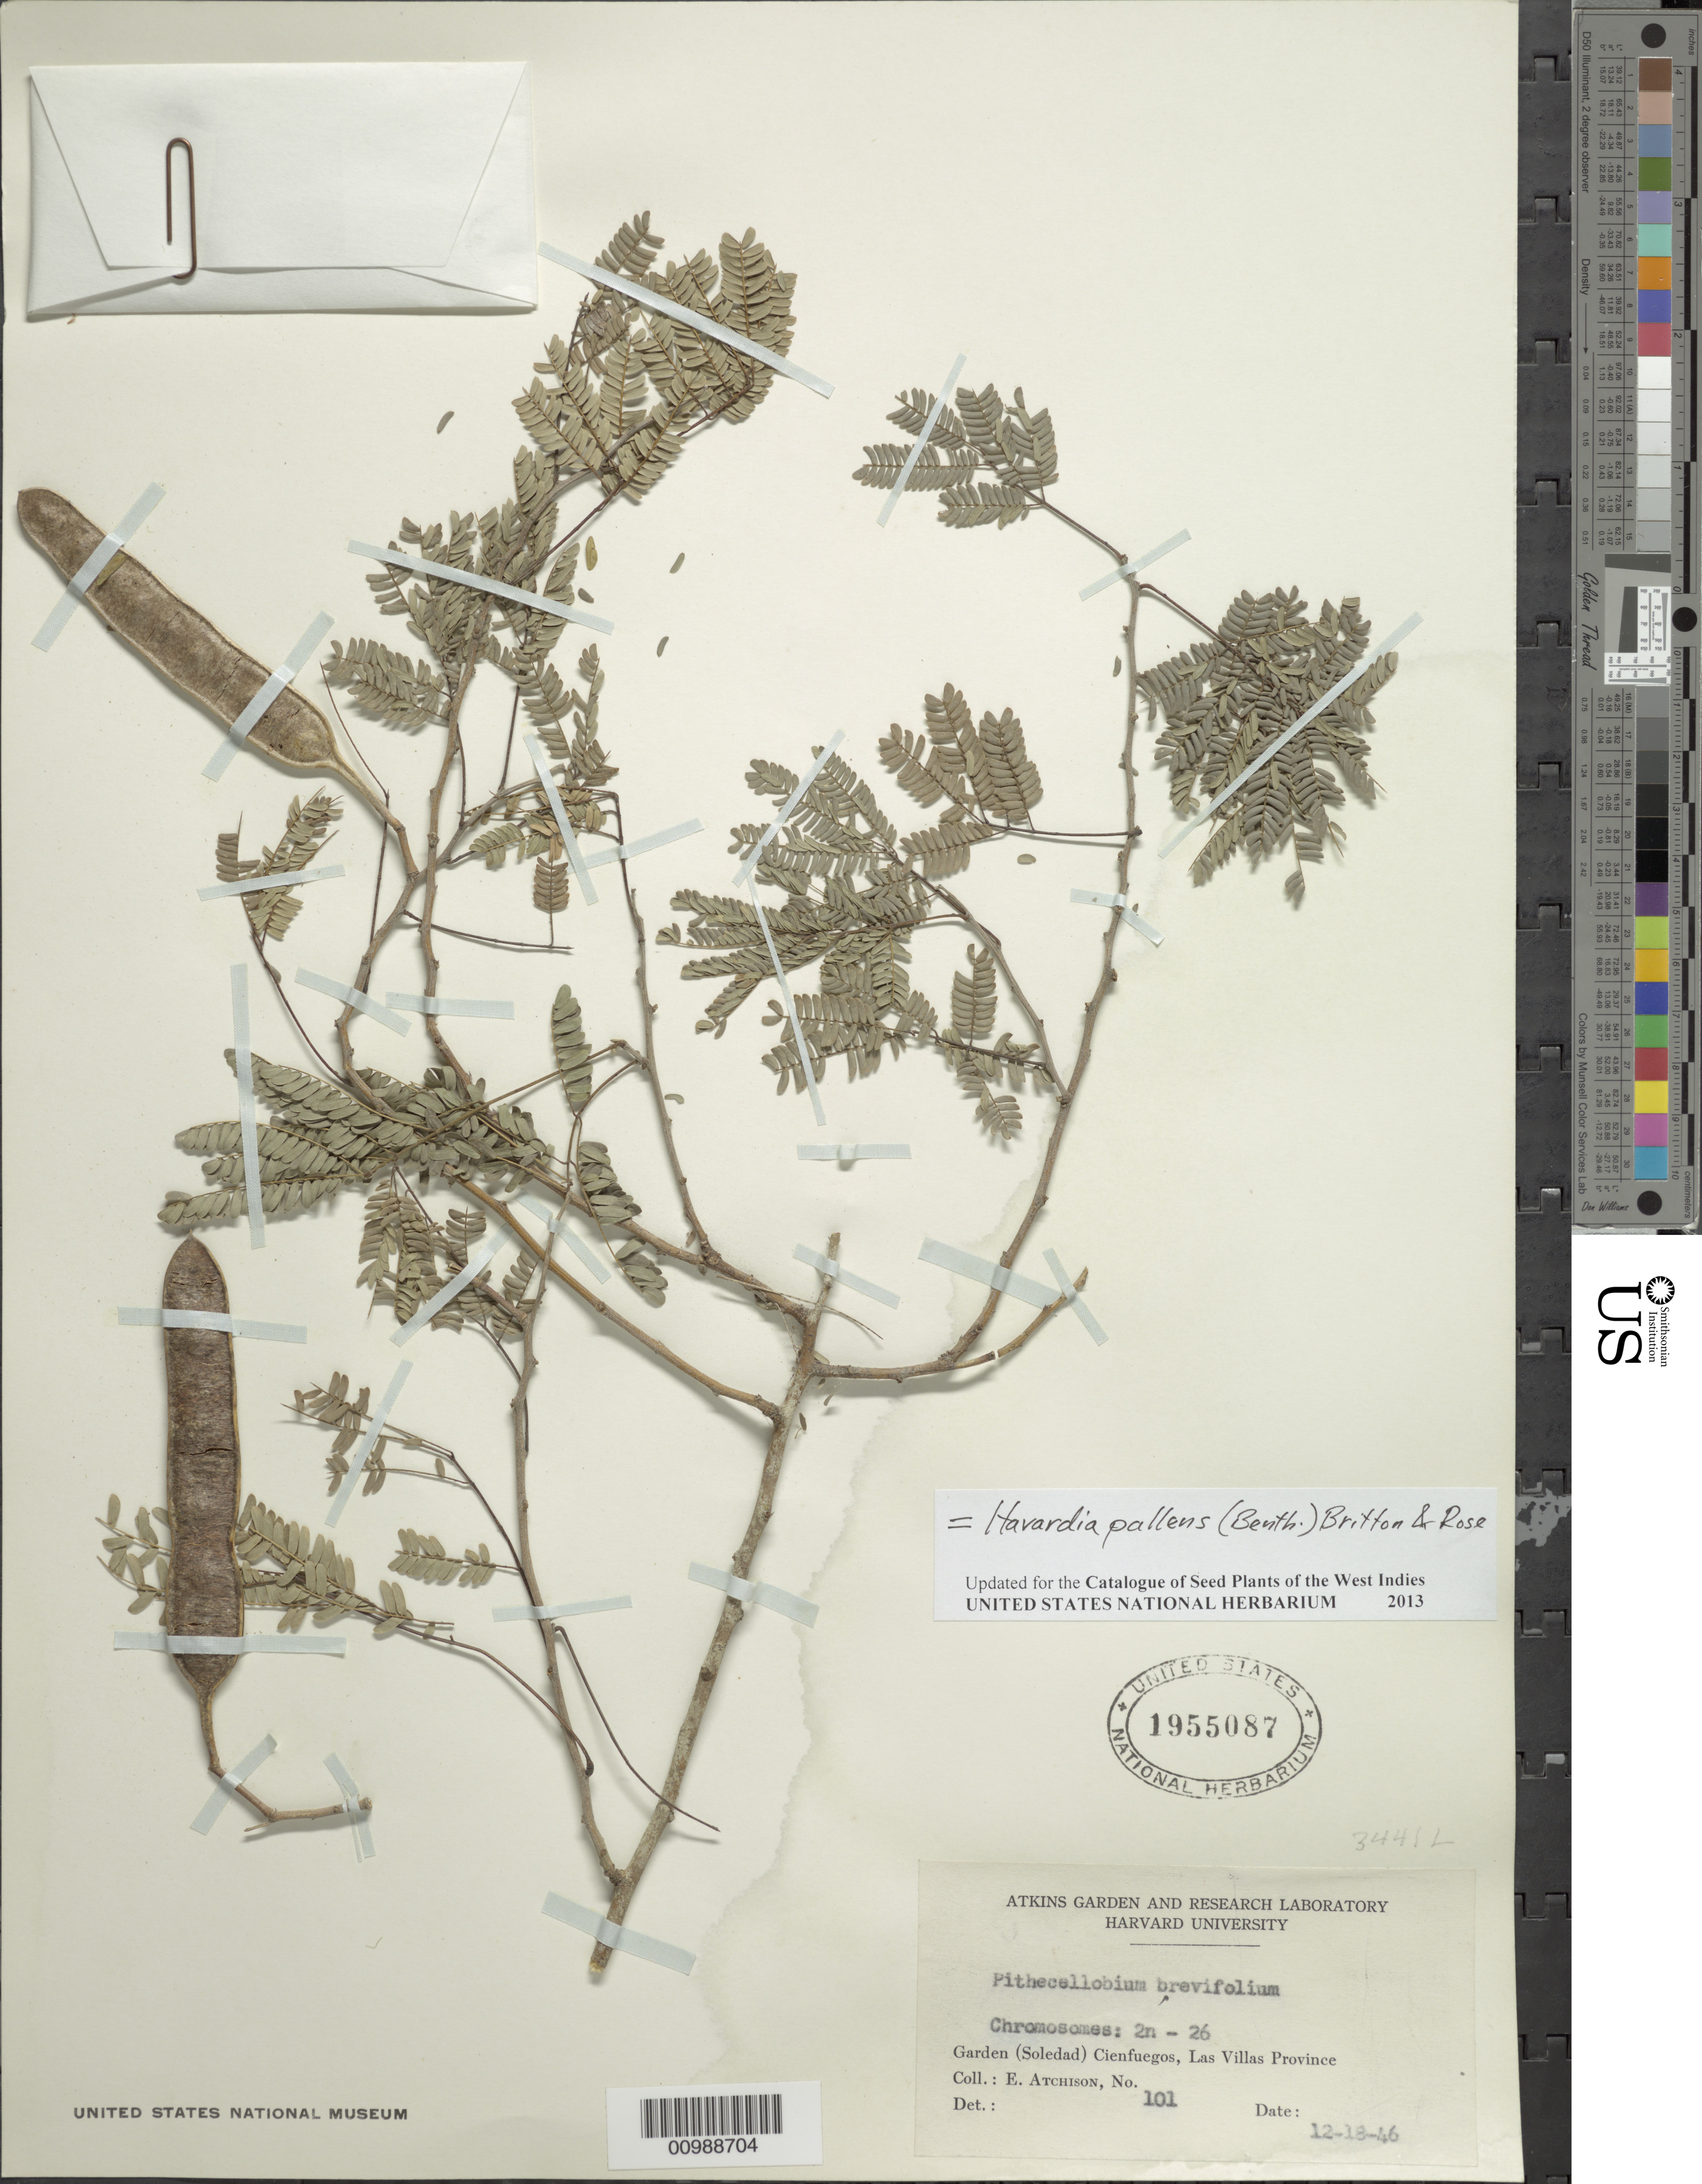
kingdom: Plantae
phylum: Tracheophyta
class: Magnoliopsida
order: Fabales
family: Fabaceae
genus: Havardia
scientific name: Havardia pallens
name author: (Benth.) Britton & Rose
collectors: E. Atchison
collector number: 101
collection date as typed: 18 Dec 1946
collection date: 1946-12-18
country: Cuba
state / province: Cienfuegos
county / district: Cienfuegos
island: Cuba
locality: Garden (Soledad)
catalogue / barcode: US 1955087